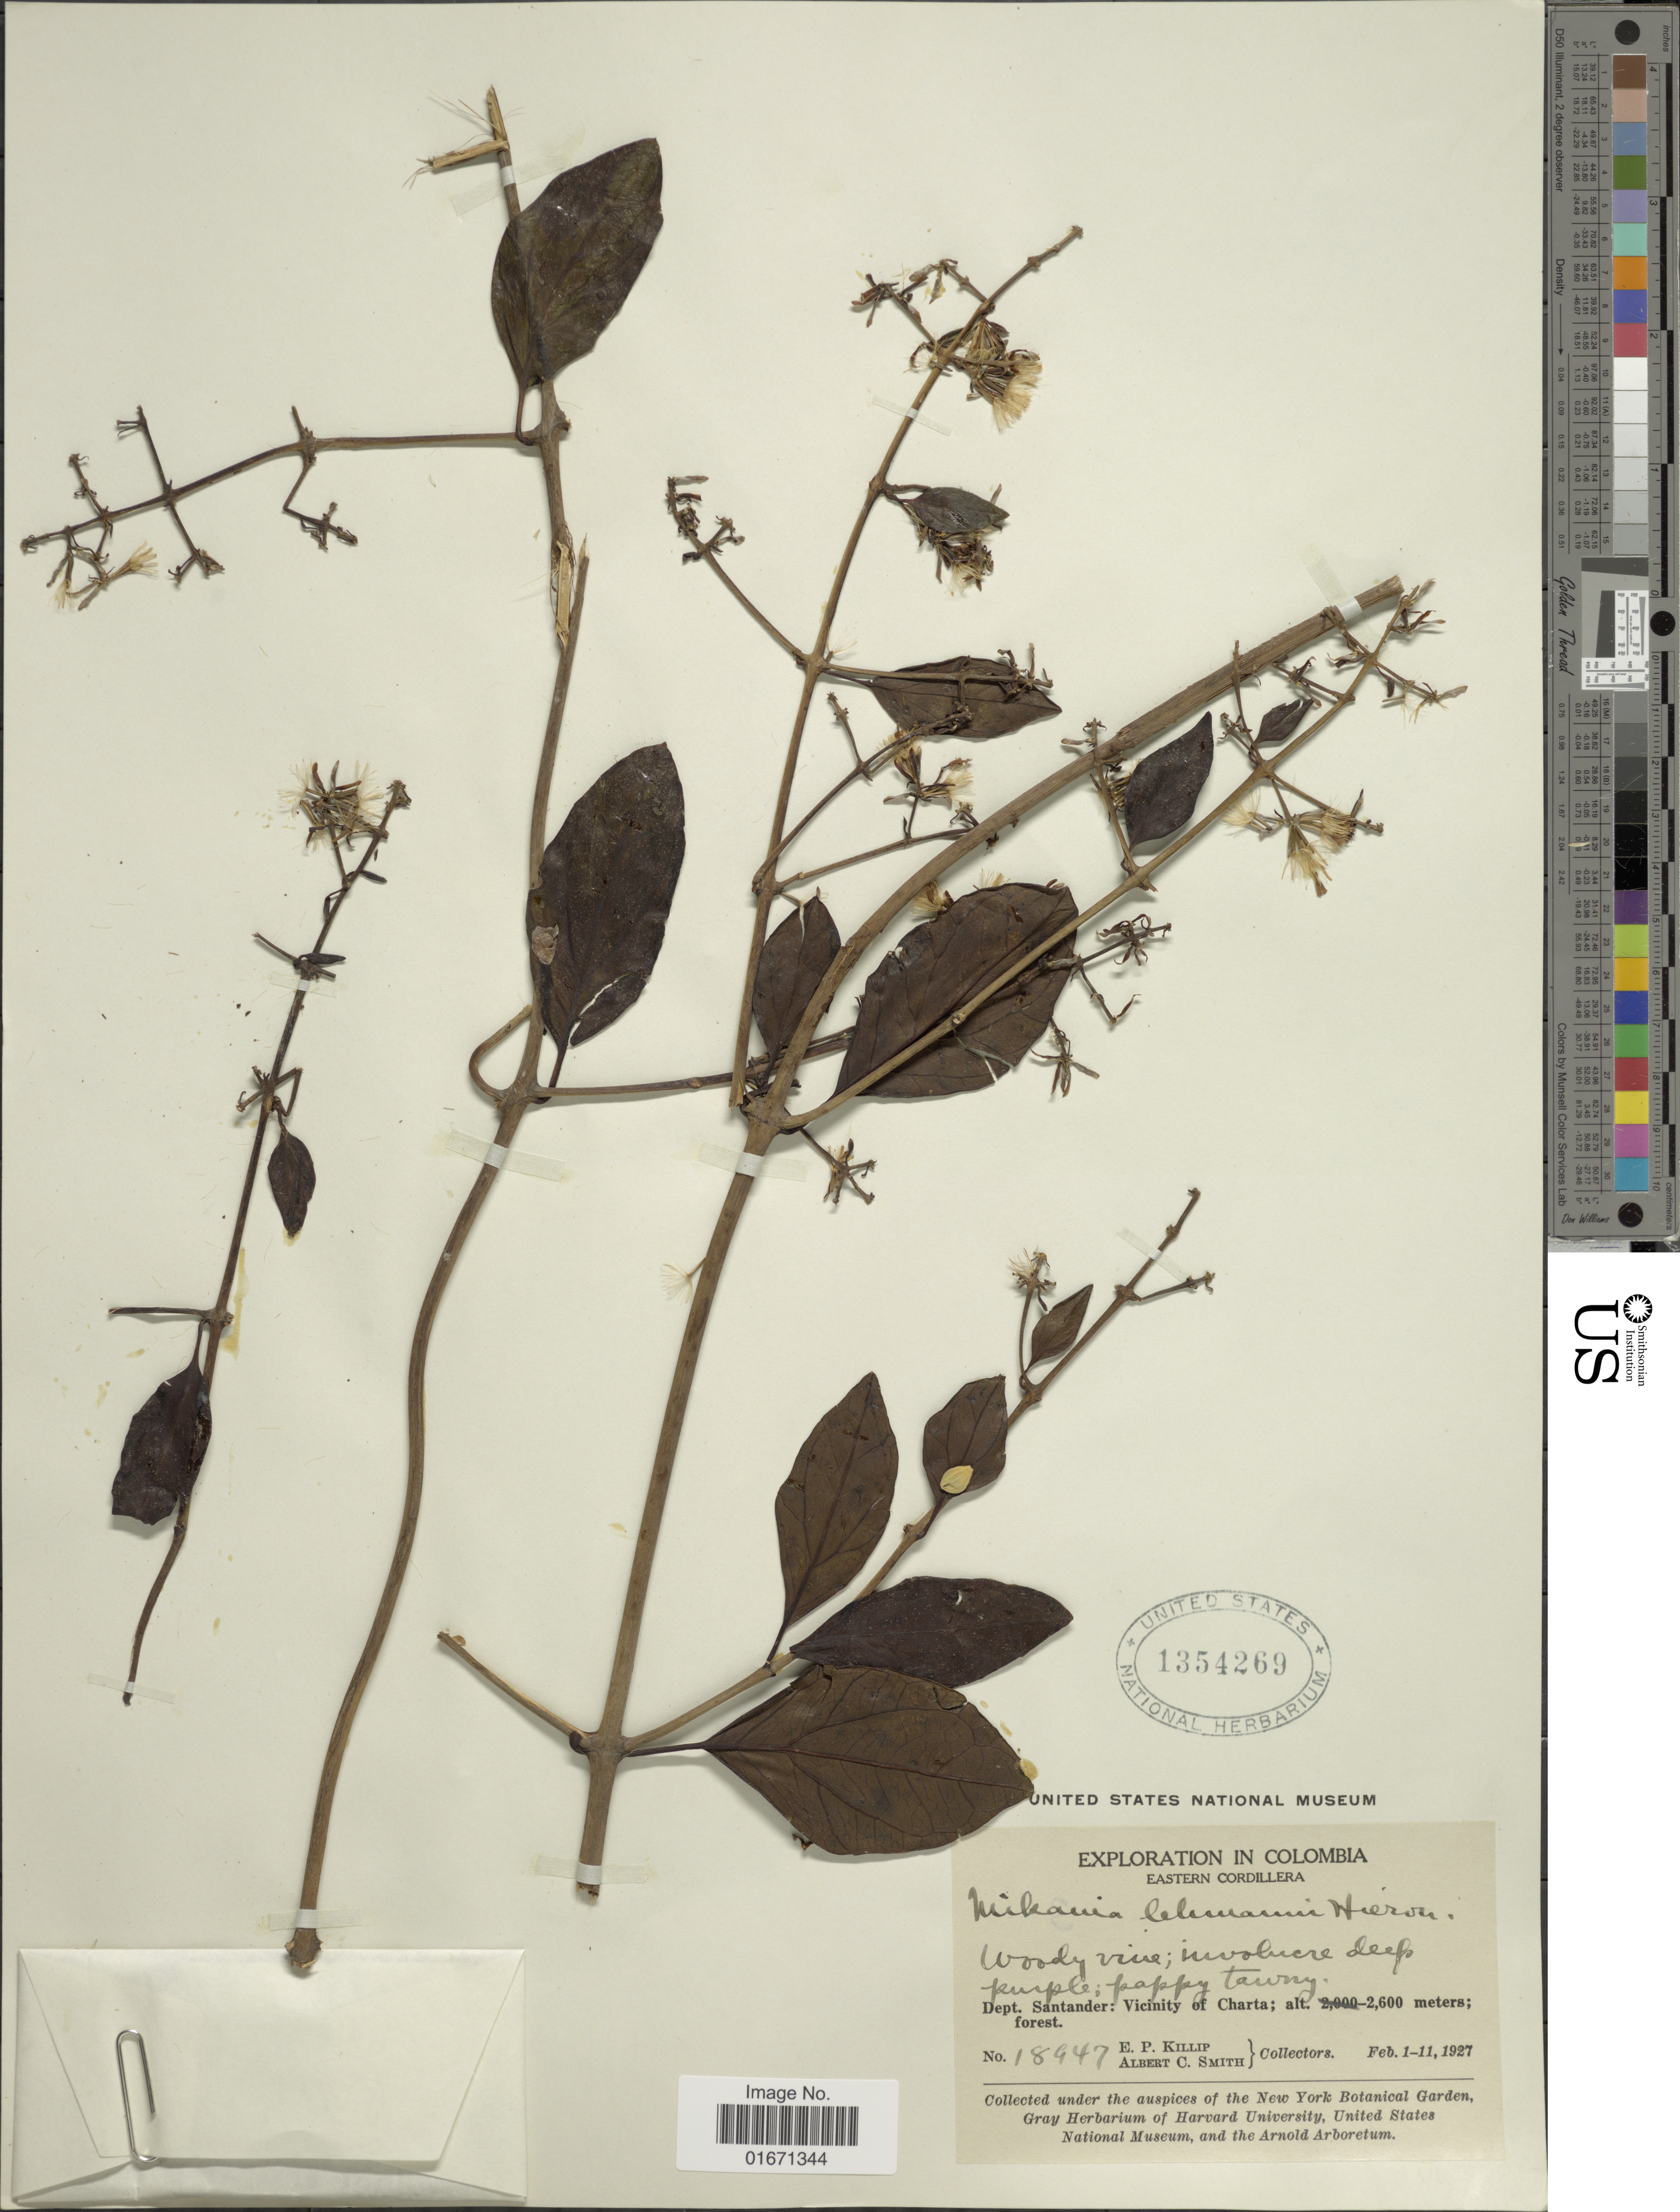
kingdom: Plantae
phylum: Tracheophyta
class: Magnoliopsida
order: Asterales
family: Asteraceae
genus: Mikania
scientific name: Mikania lehmannii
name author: Hieron.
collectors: E. P. Killip & A. C. Smith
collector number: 18947*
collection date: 1927-02-01/1927-02-11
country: Colombia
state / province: Santander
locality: Eastern Cordillera, Vicinity of Charta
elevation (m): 2600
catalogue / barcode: US 1354269